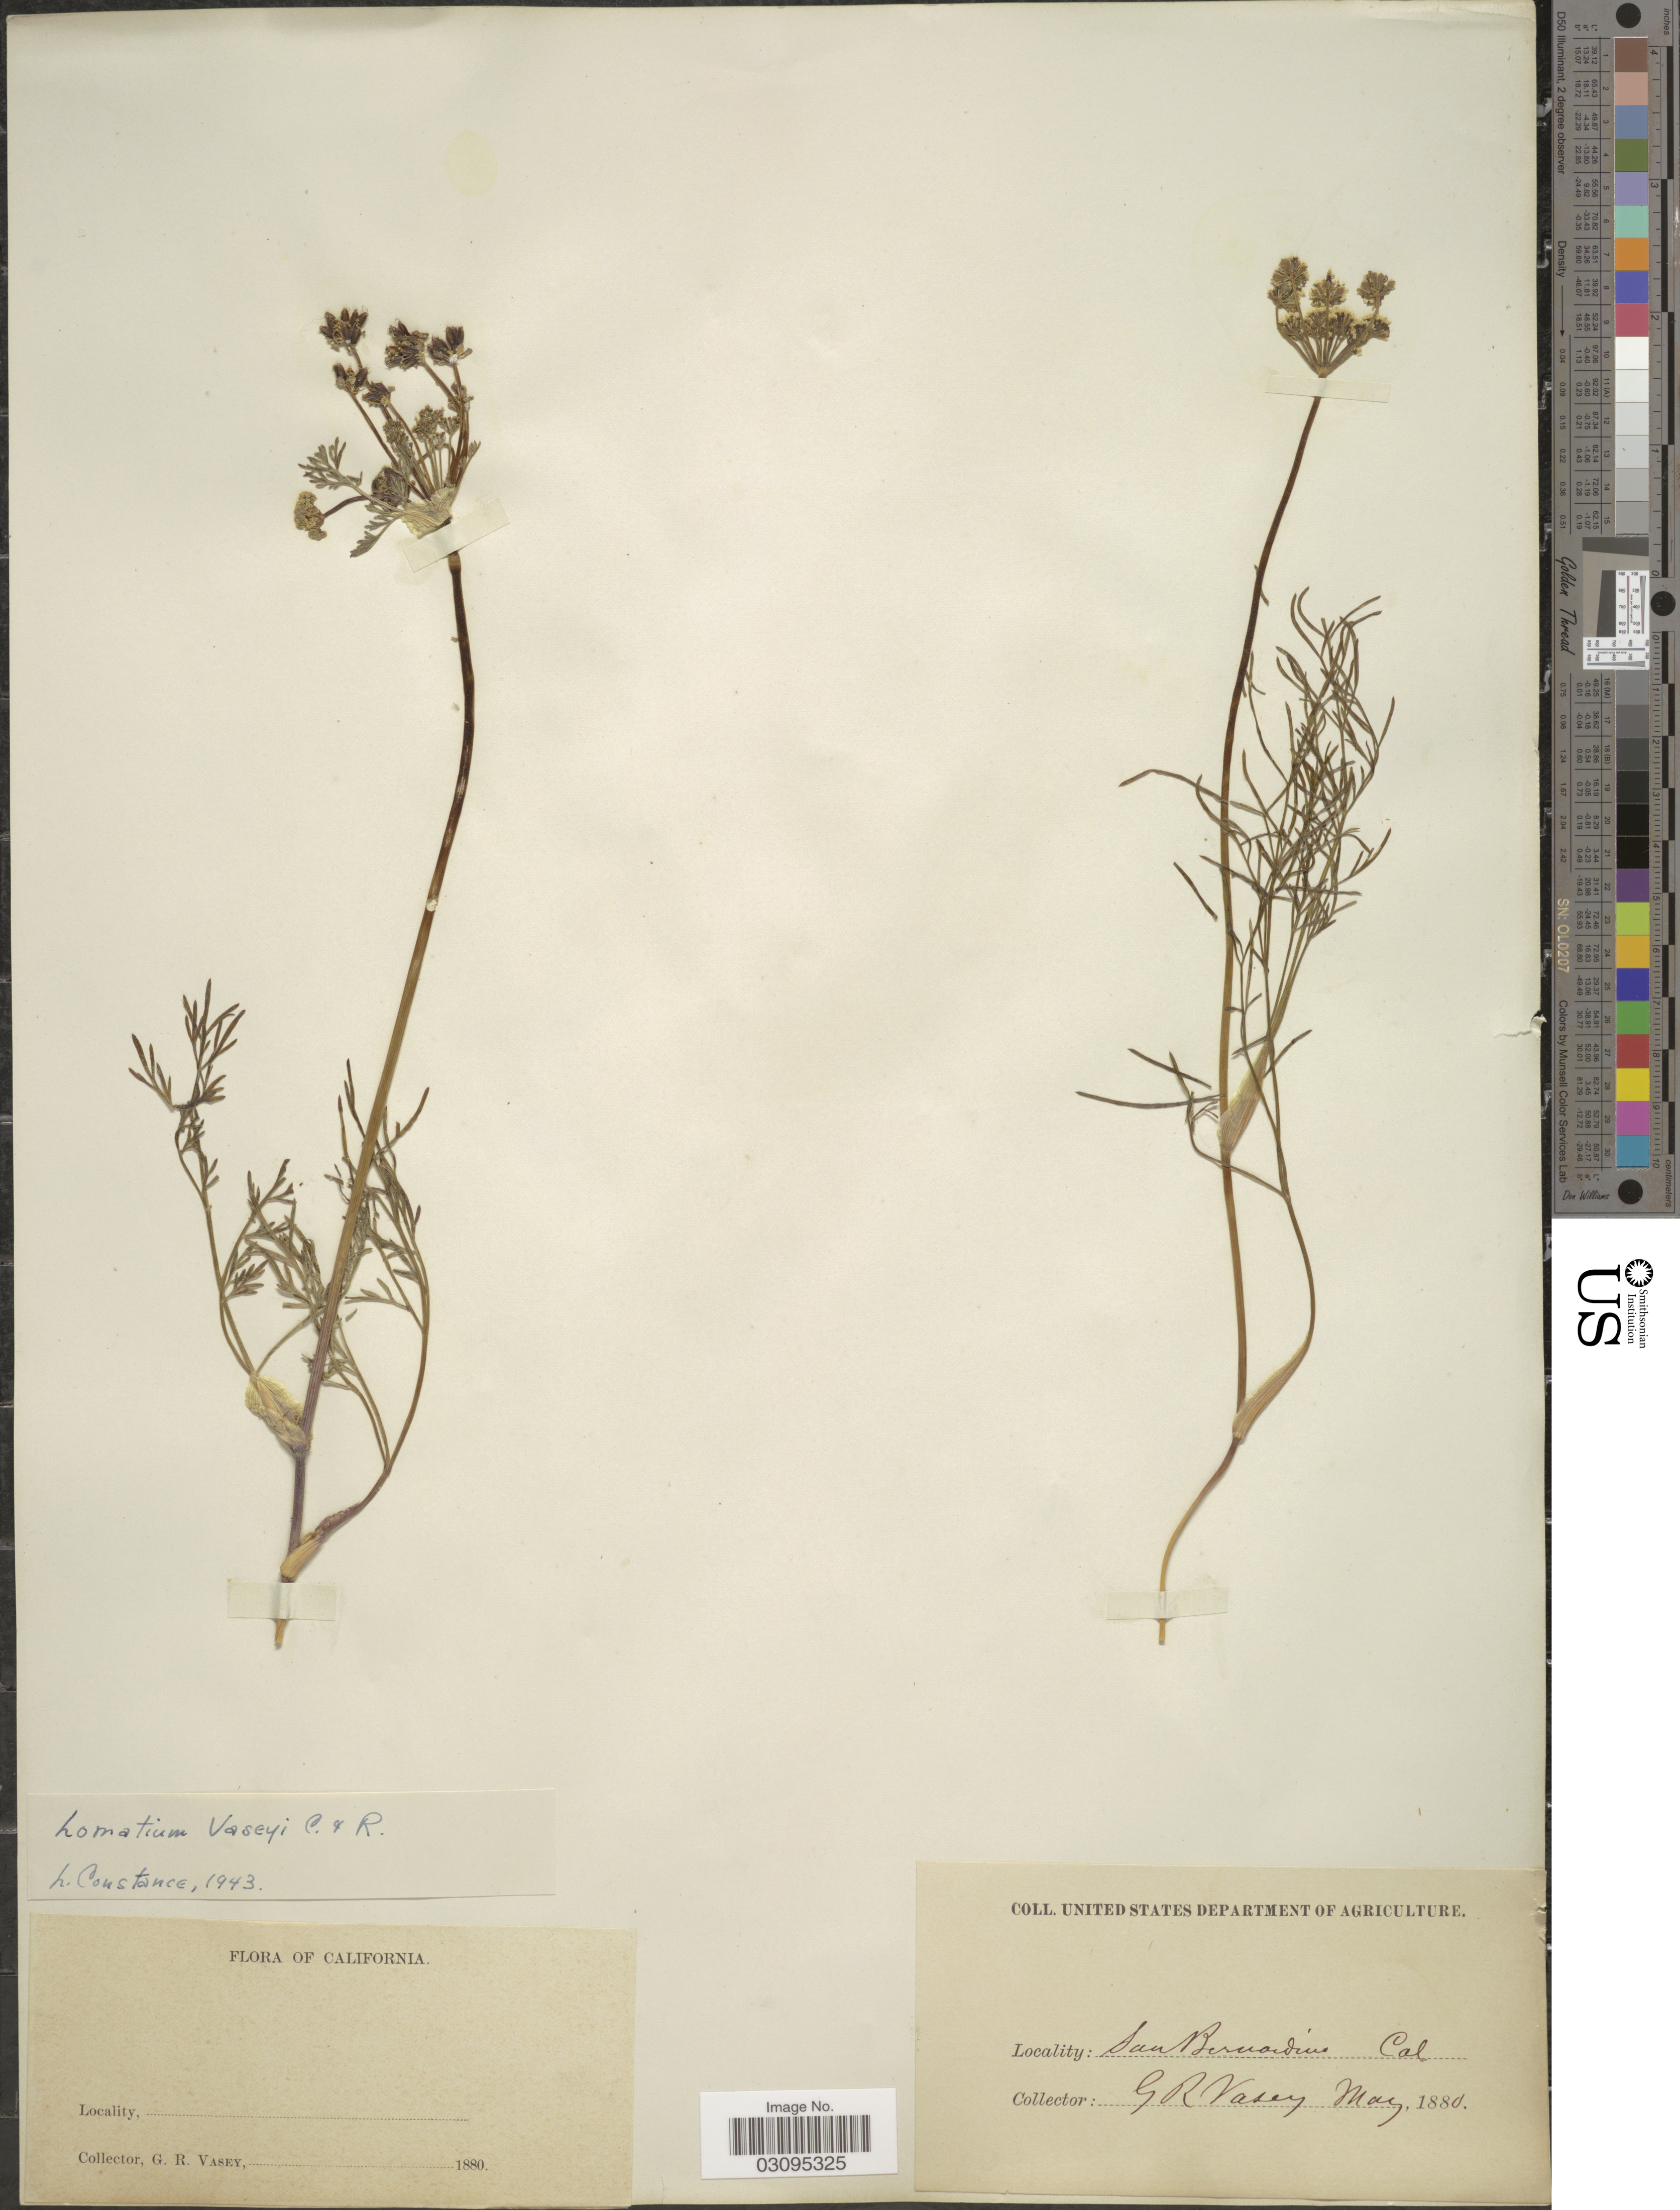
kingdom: Plantae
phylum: Tracheophyta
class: Magnoliopsida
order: Apiales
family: Apiaceae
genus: Lomatium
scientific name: Lomatium vaseyi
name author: (J.M. Coult. & Rose) J.M. Coult. & Rose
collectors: G. R. Vasey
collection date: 1880-05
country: United States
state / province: California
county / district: San Bernardino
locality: San Bernardino.